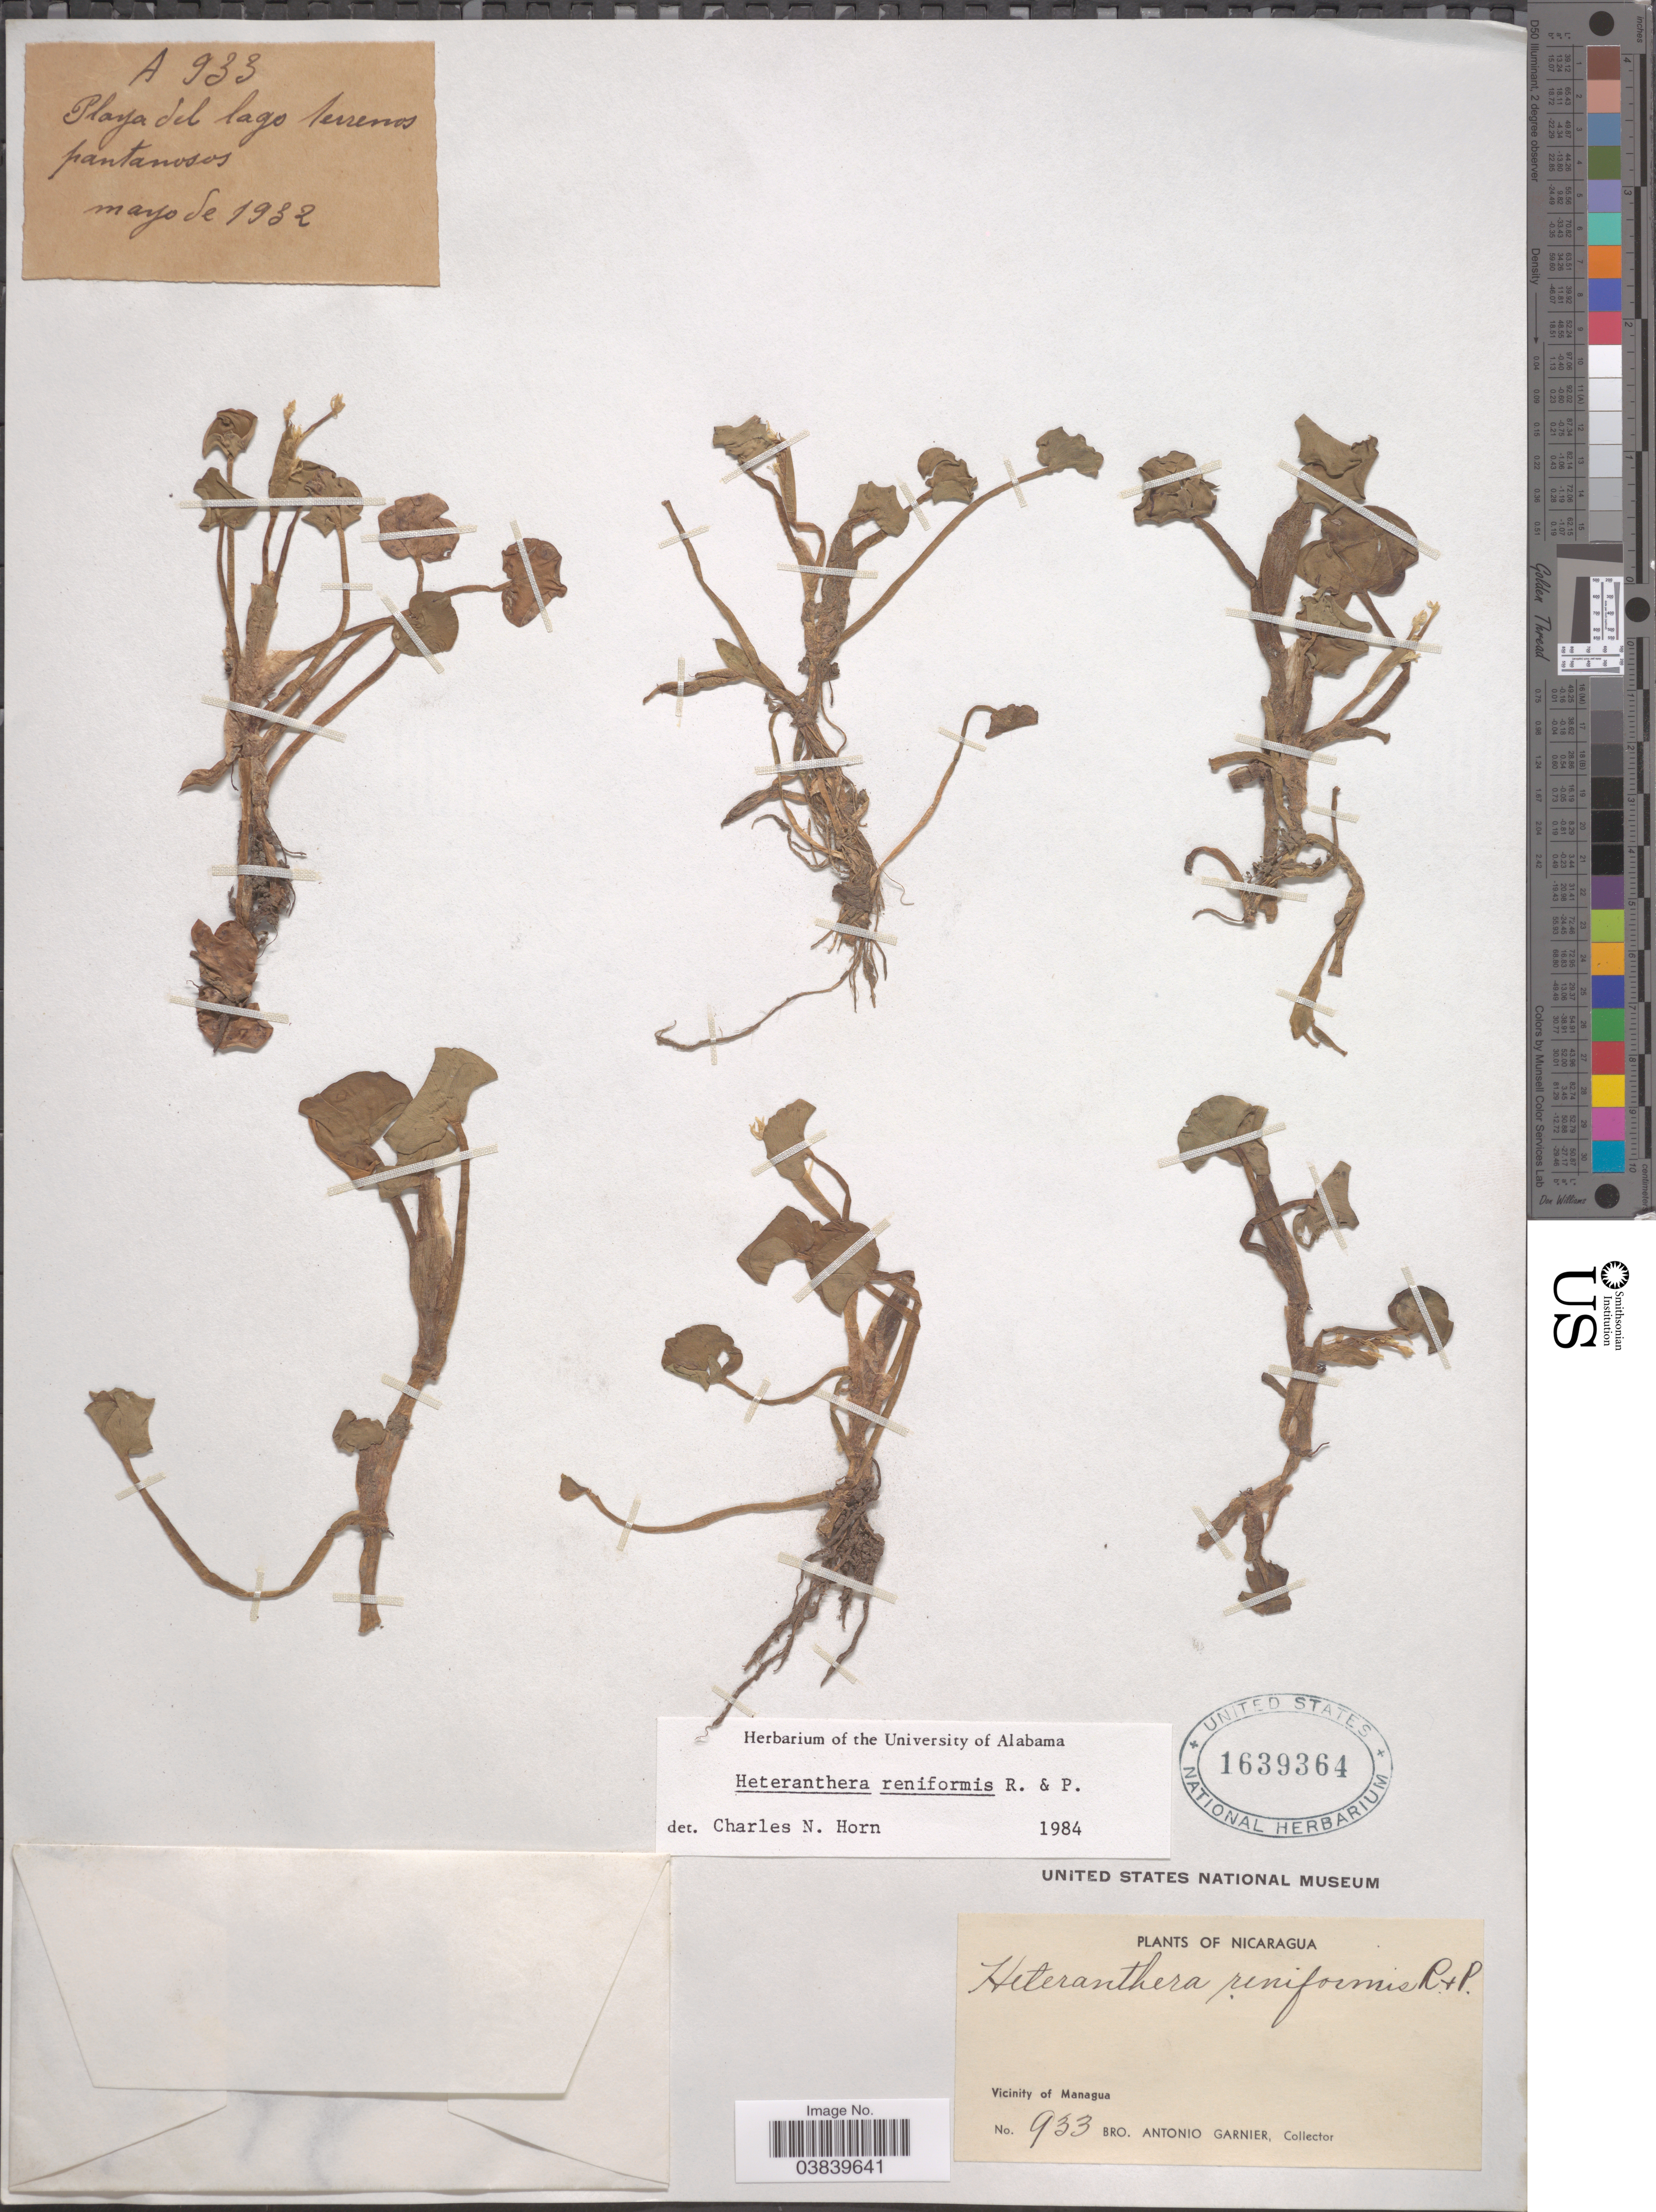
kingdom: Plantae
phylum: Tracheophyta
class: Liliopsida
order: Commelinales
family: Pontederiaceae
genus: Heteranthera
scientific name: Heteranthera reniformis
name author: Ruiz & Pav.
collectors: Bro. A. Garnier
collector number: A933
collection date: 1932-03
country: Nicaragua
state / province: Managua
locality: Vicinity of Managua.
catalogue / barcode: US 1639364